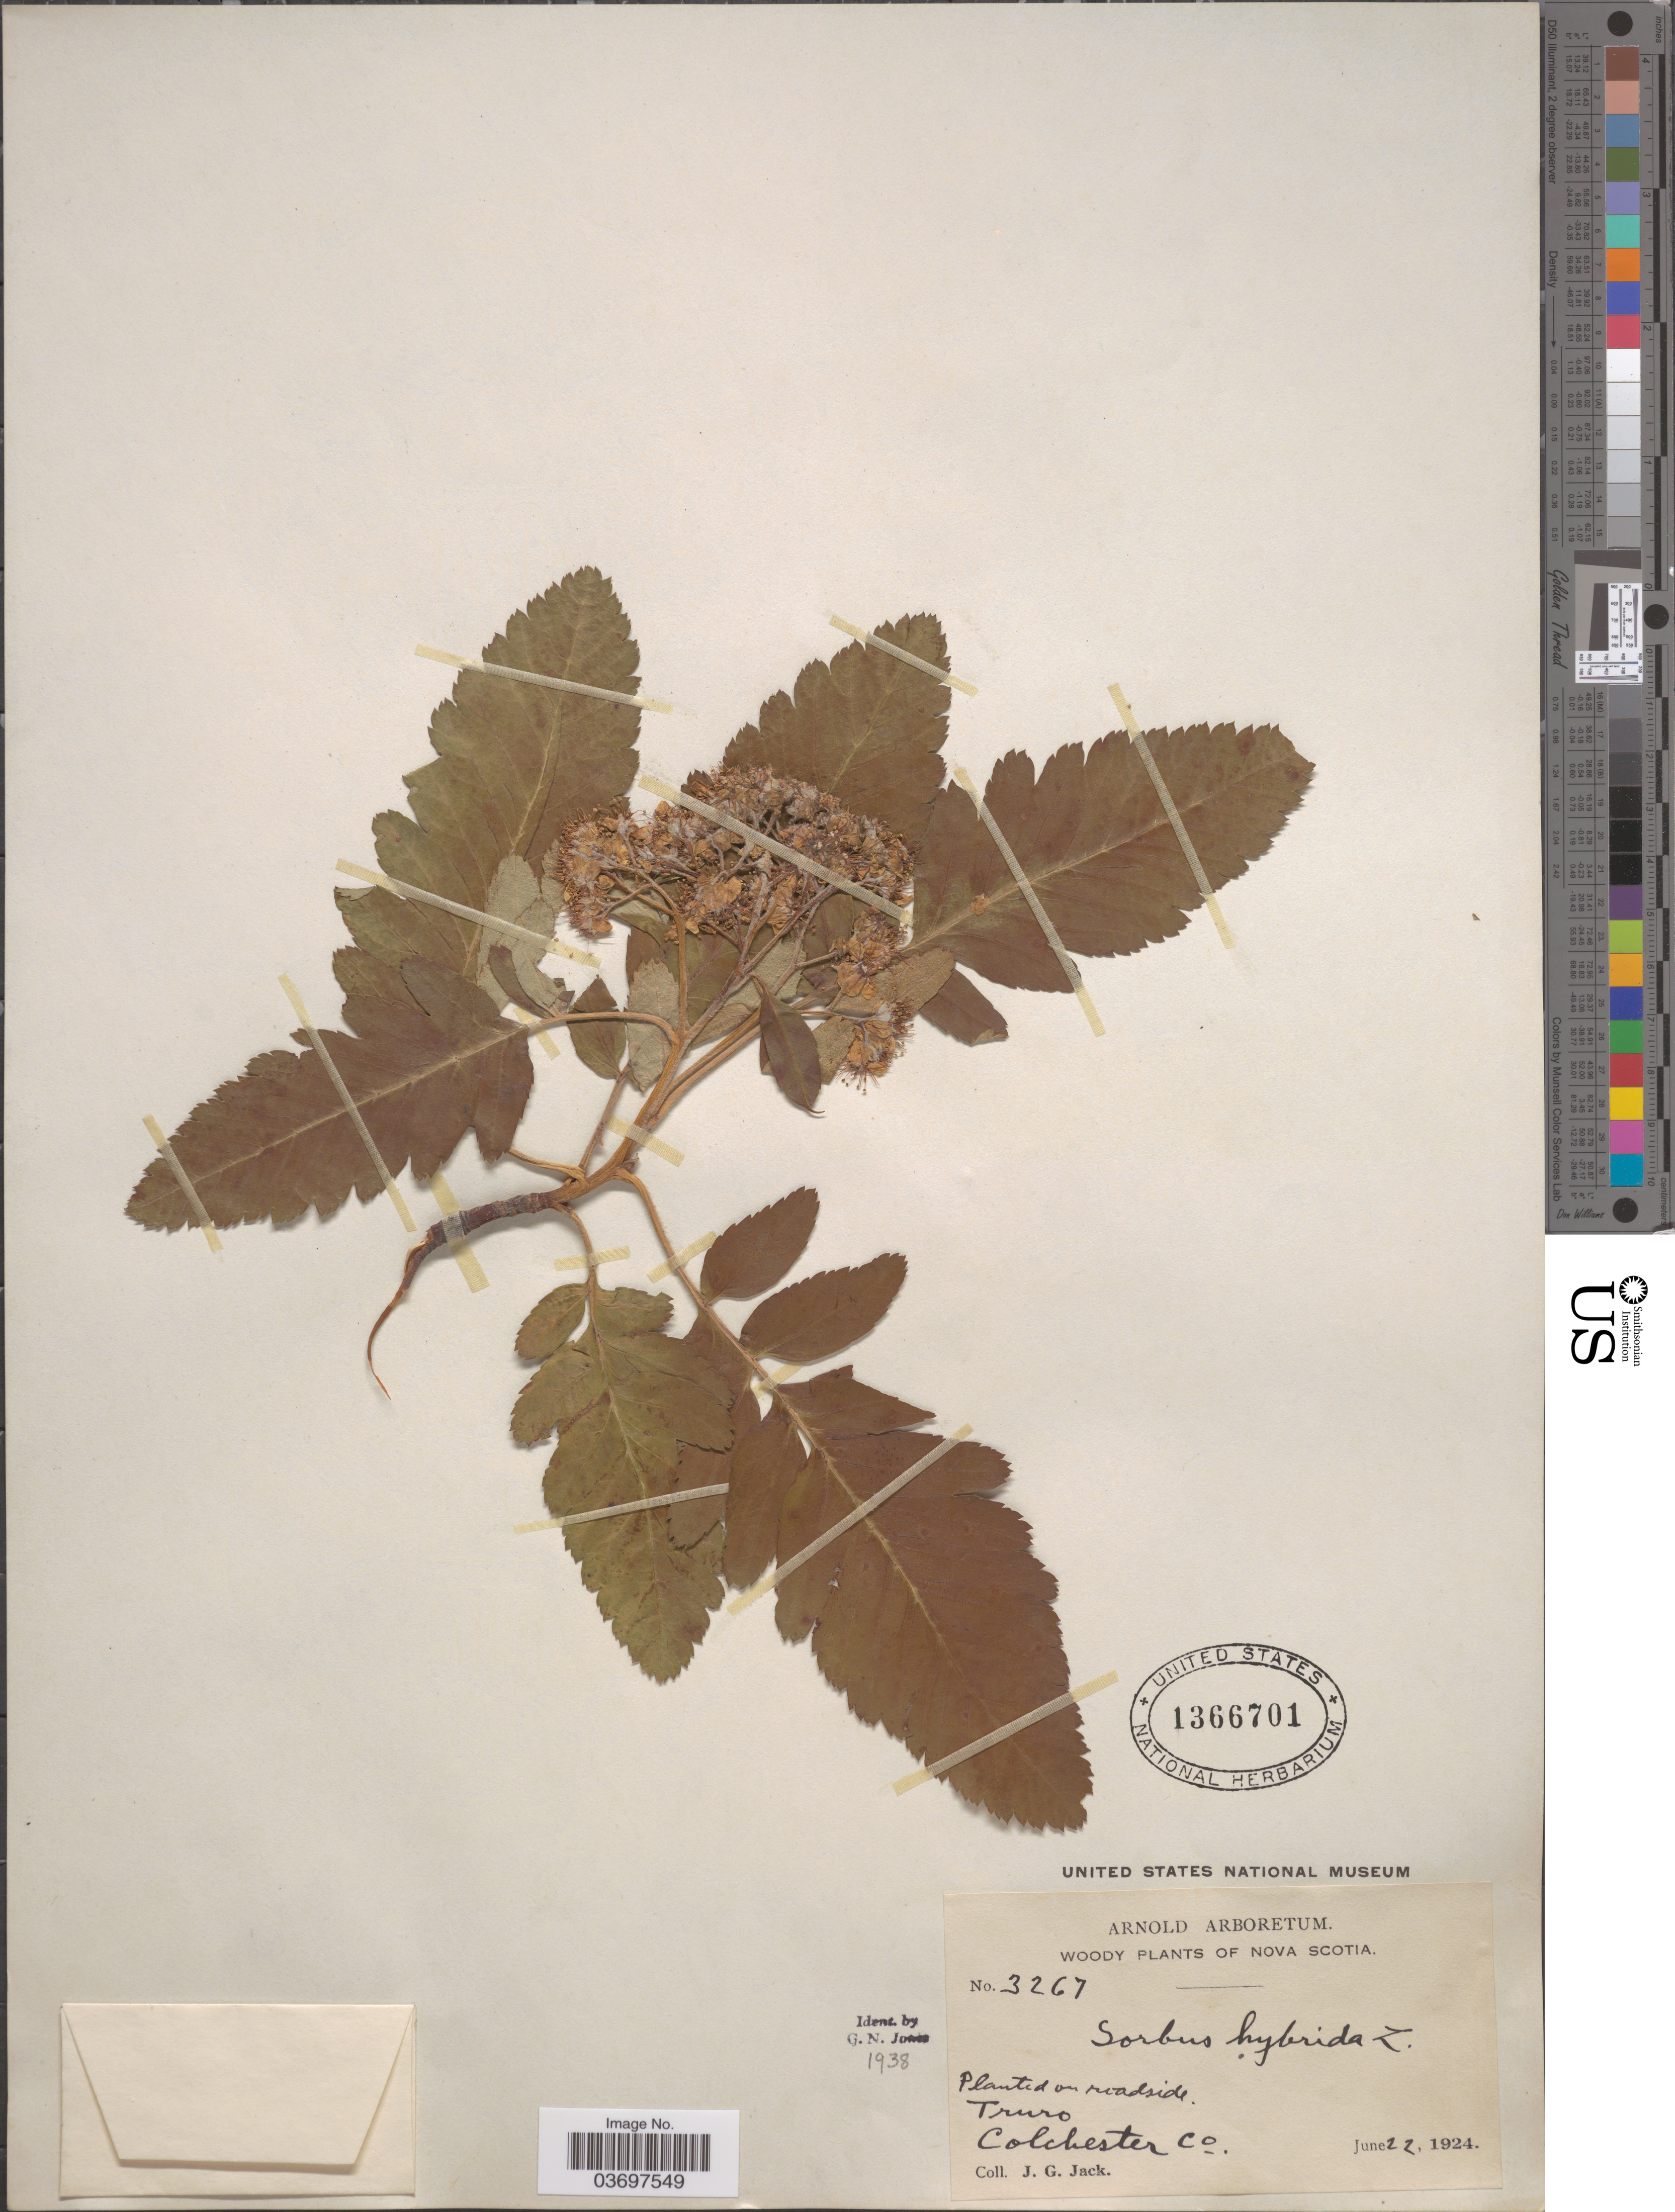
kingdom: Plantae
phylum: Tracheophyta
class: Magnoliopsida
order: Rosales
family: Rosaceae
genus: Sorbus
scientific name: Sorbus hybrida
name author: L.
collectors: J. G. Jack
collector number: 3267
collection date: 1924-06-22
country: Canada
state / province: Nova Scotia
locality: Truro. Colchester Co.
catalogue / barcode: US 1366701